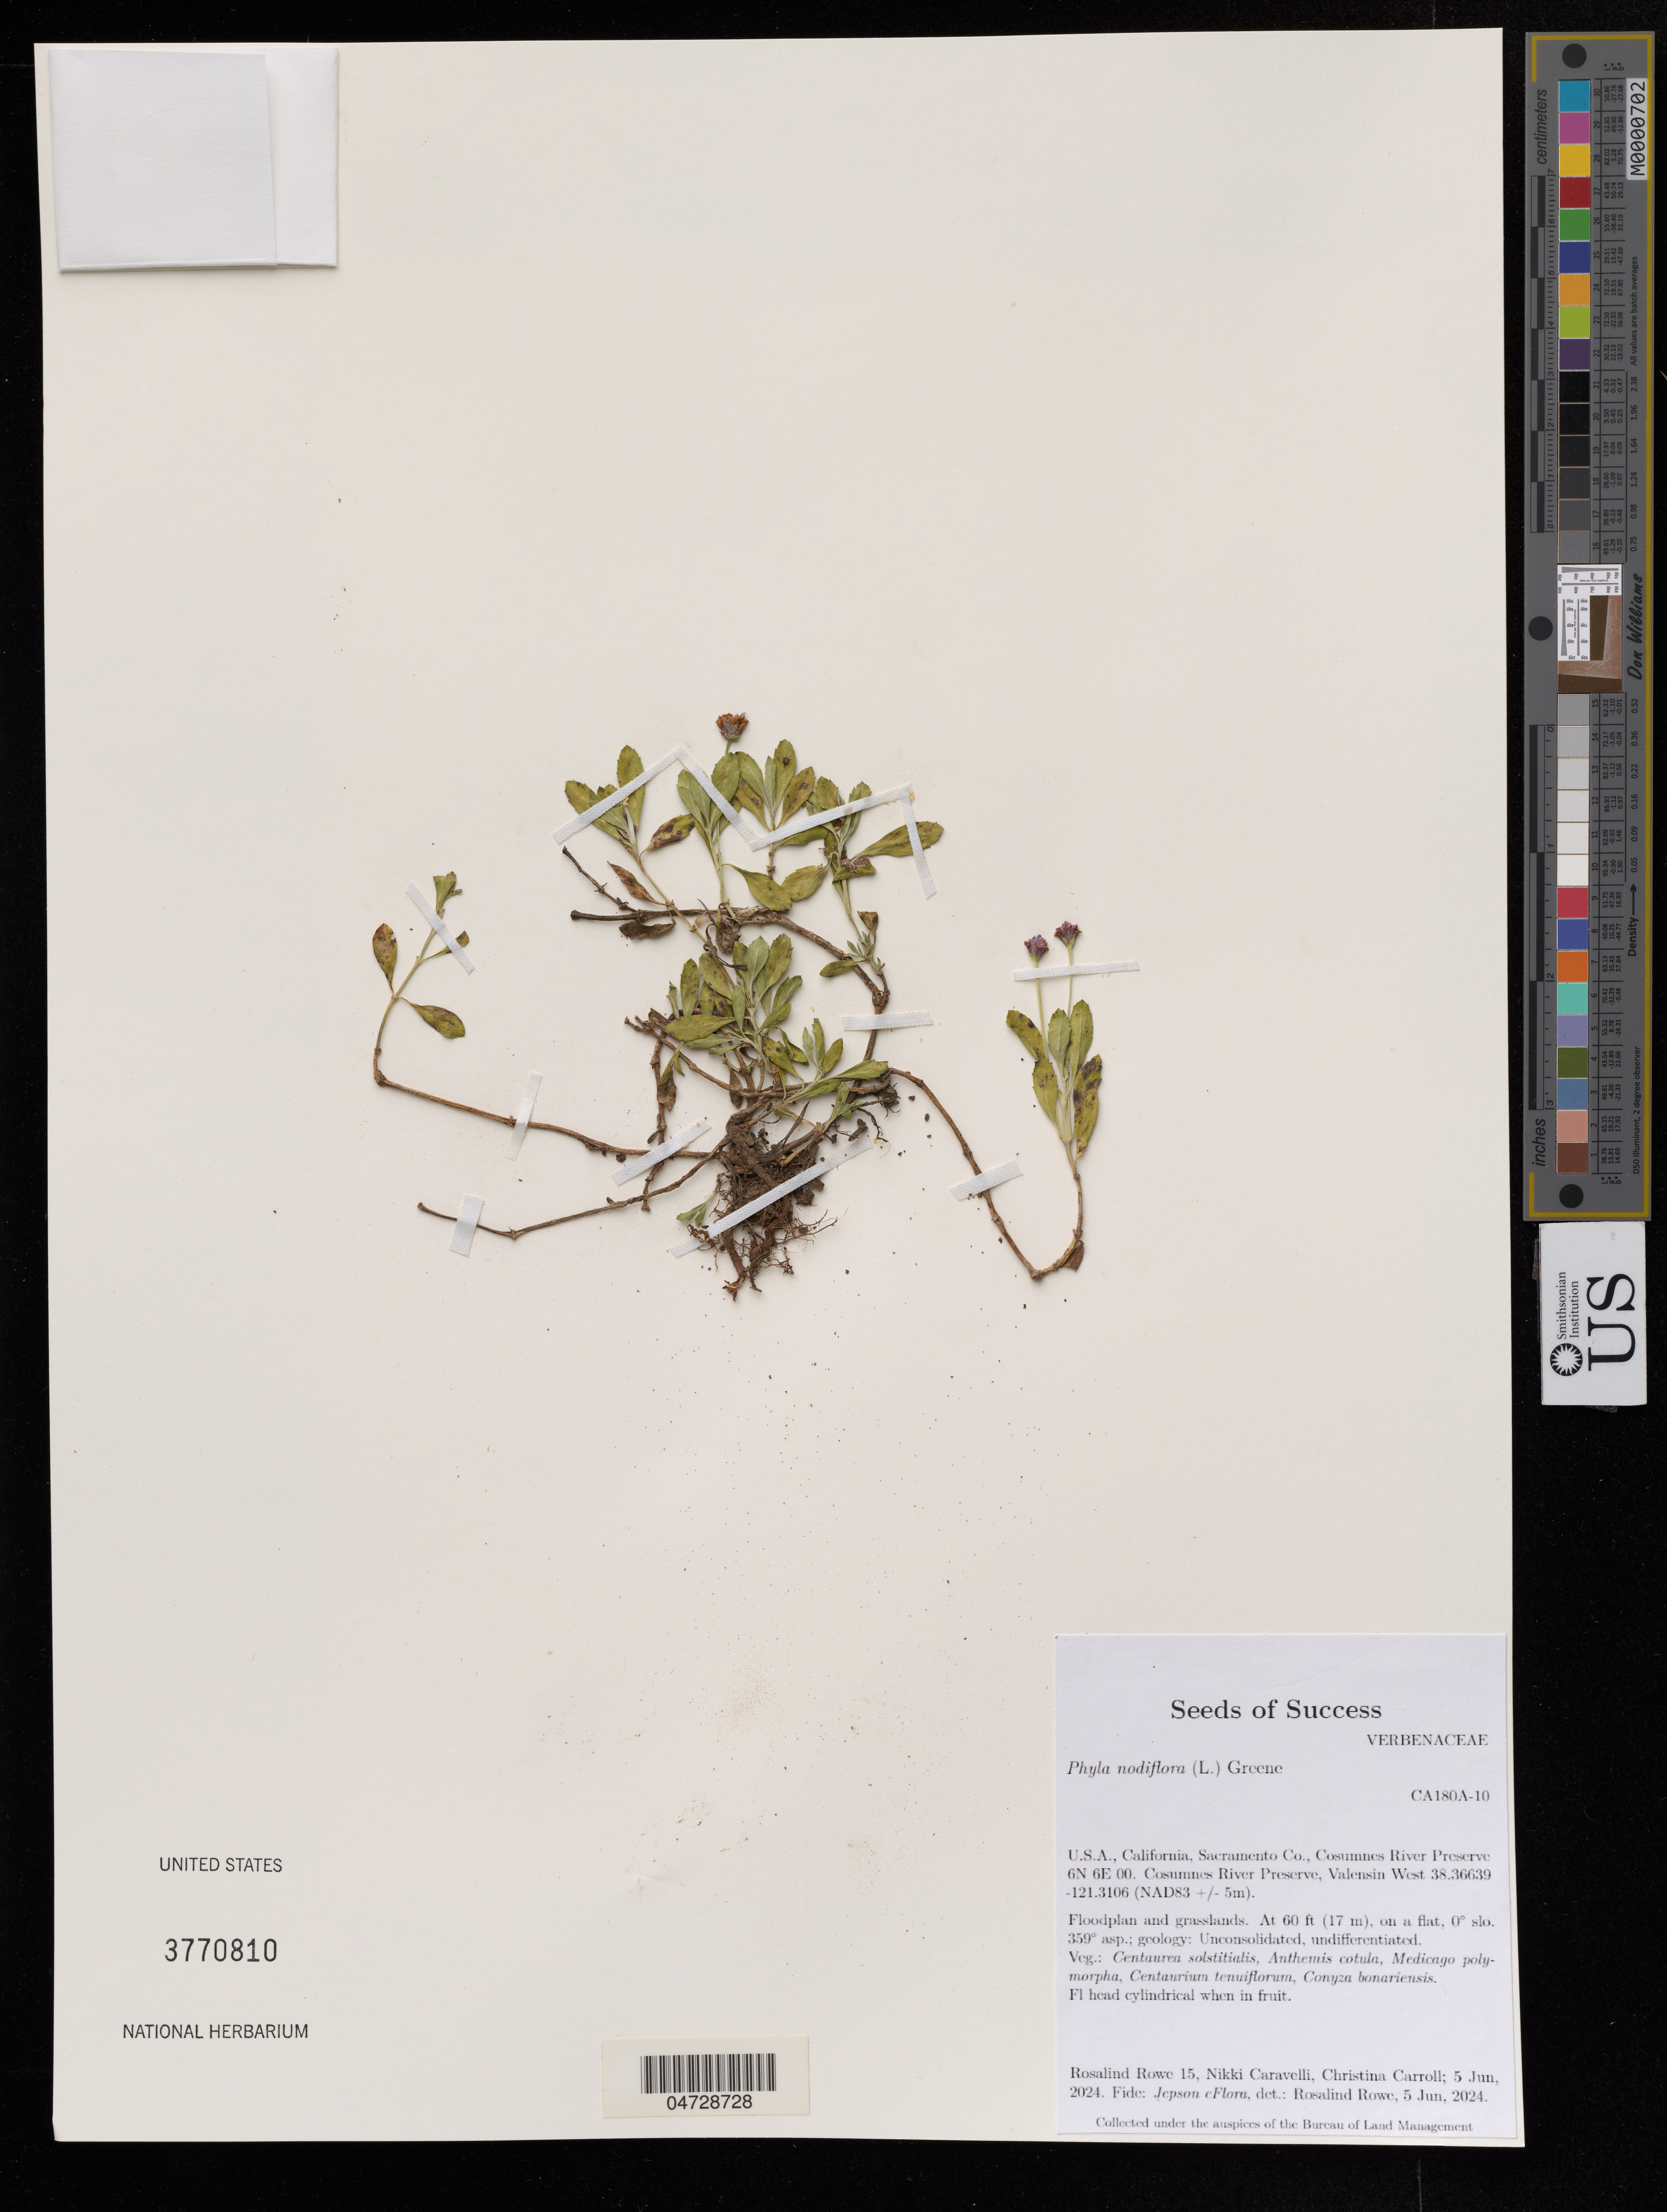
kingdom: Plantae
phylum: Tracheophyta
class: Magnoliopsida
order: Lamiales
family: Verbenaceae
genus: Phyla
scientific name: Phyla nodiflora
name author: (L.) Greene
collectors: R. Rowe, N. Caravelli & C. Carroll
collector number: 15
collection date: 2024-06-05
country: United States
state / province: California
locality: Sacramento Co., Cosumnes River Preserve.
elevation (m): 18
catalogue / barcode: US 3770810